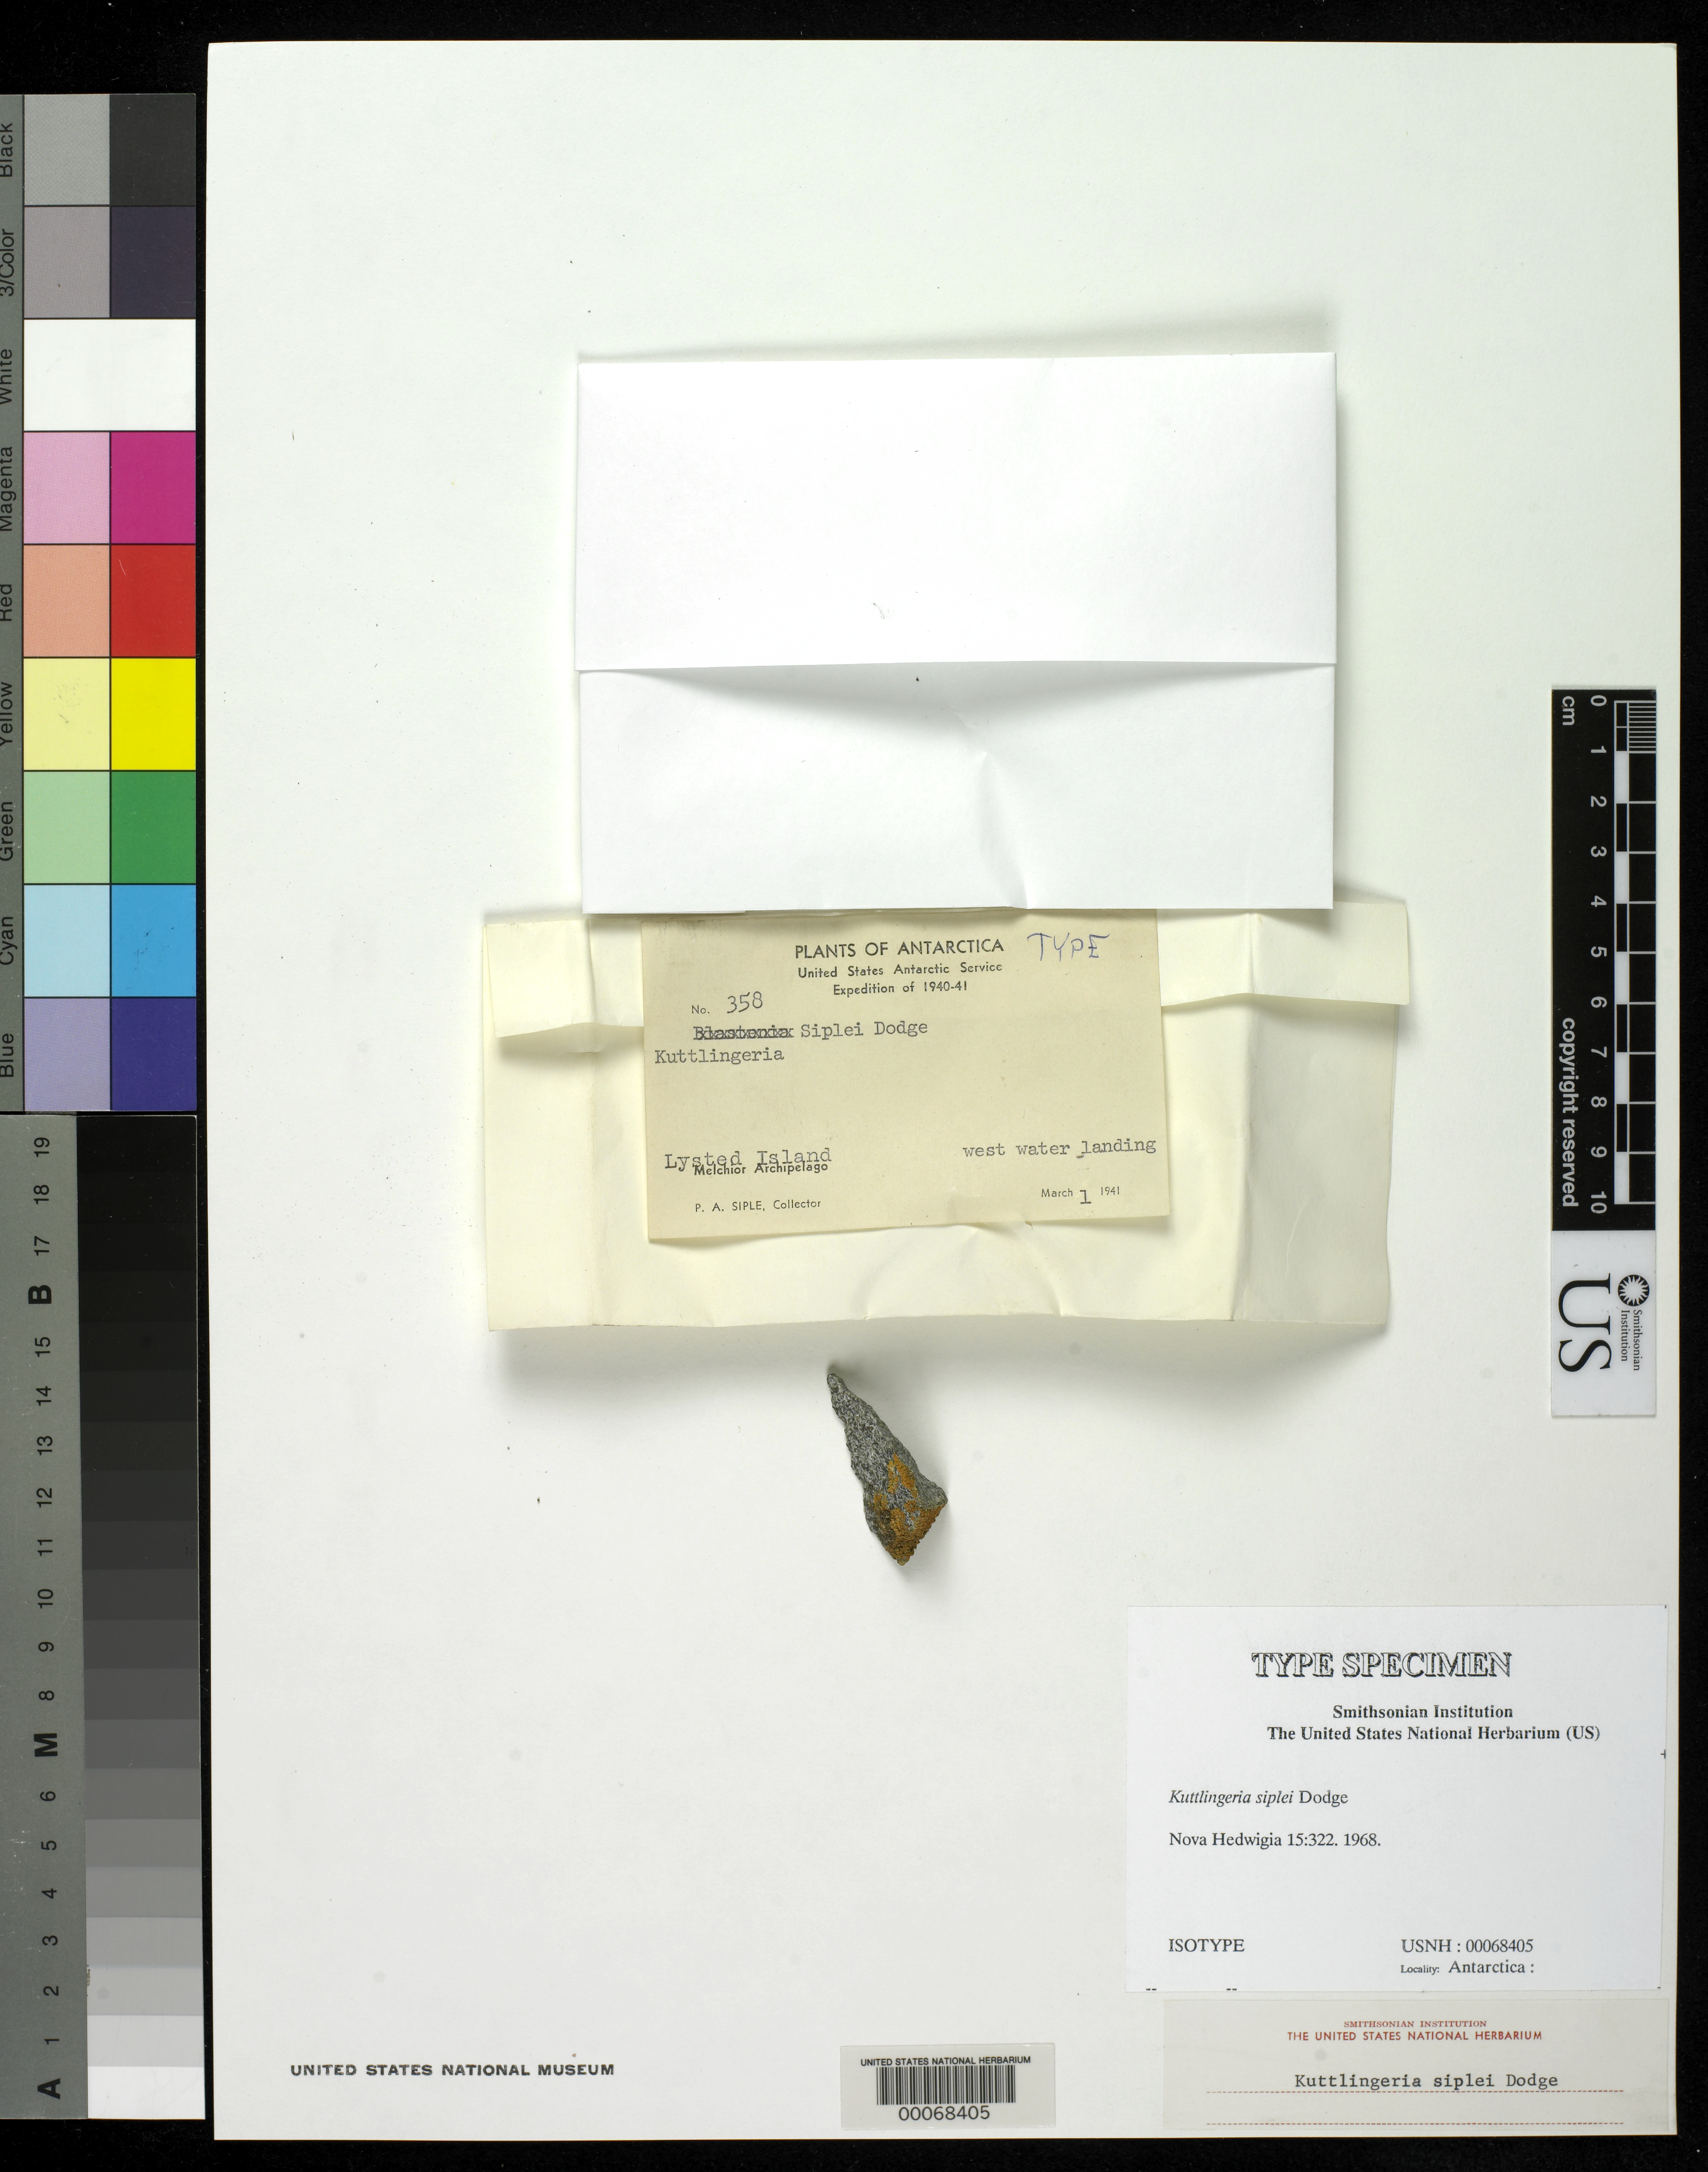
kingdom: Fungi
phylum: Ascomycota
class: Lecanoromycetes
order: Teloschistales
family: Teloschistaceae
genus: Kuettlingeria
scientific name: Kuettlingeria siplei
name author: C.W. Dodge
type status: Type Collection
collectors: P. Siple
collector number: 358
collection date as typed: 01 Mar 1941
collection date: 1941-03-01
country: Antarctica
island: Omega Island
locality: Lystad [Omega] Island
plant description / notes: Annotated "TYPE"; = holotype?